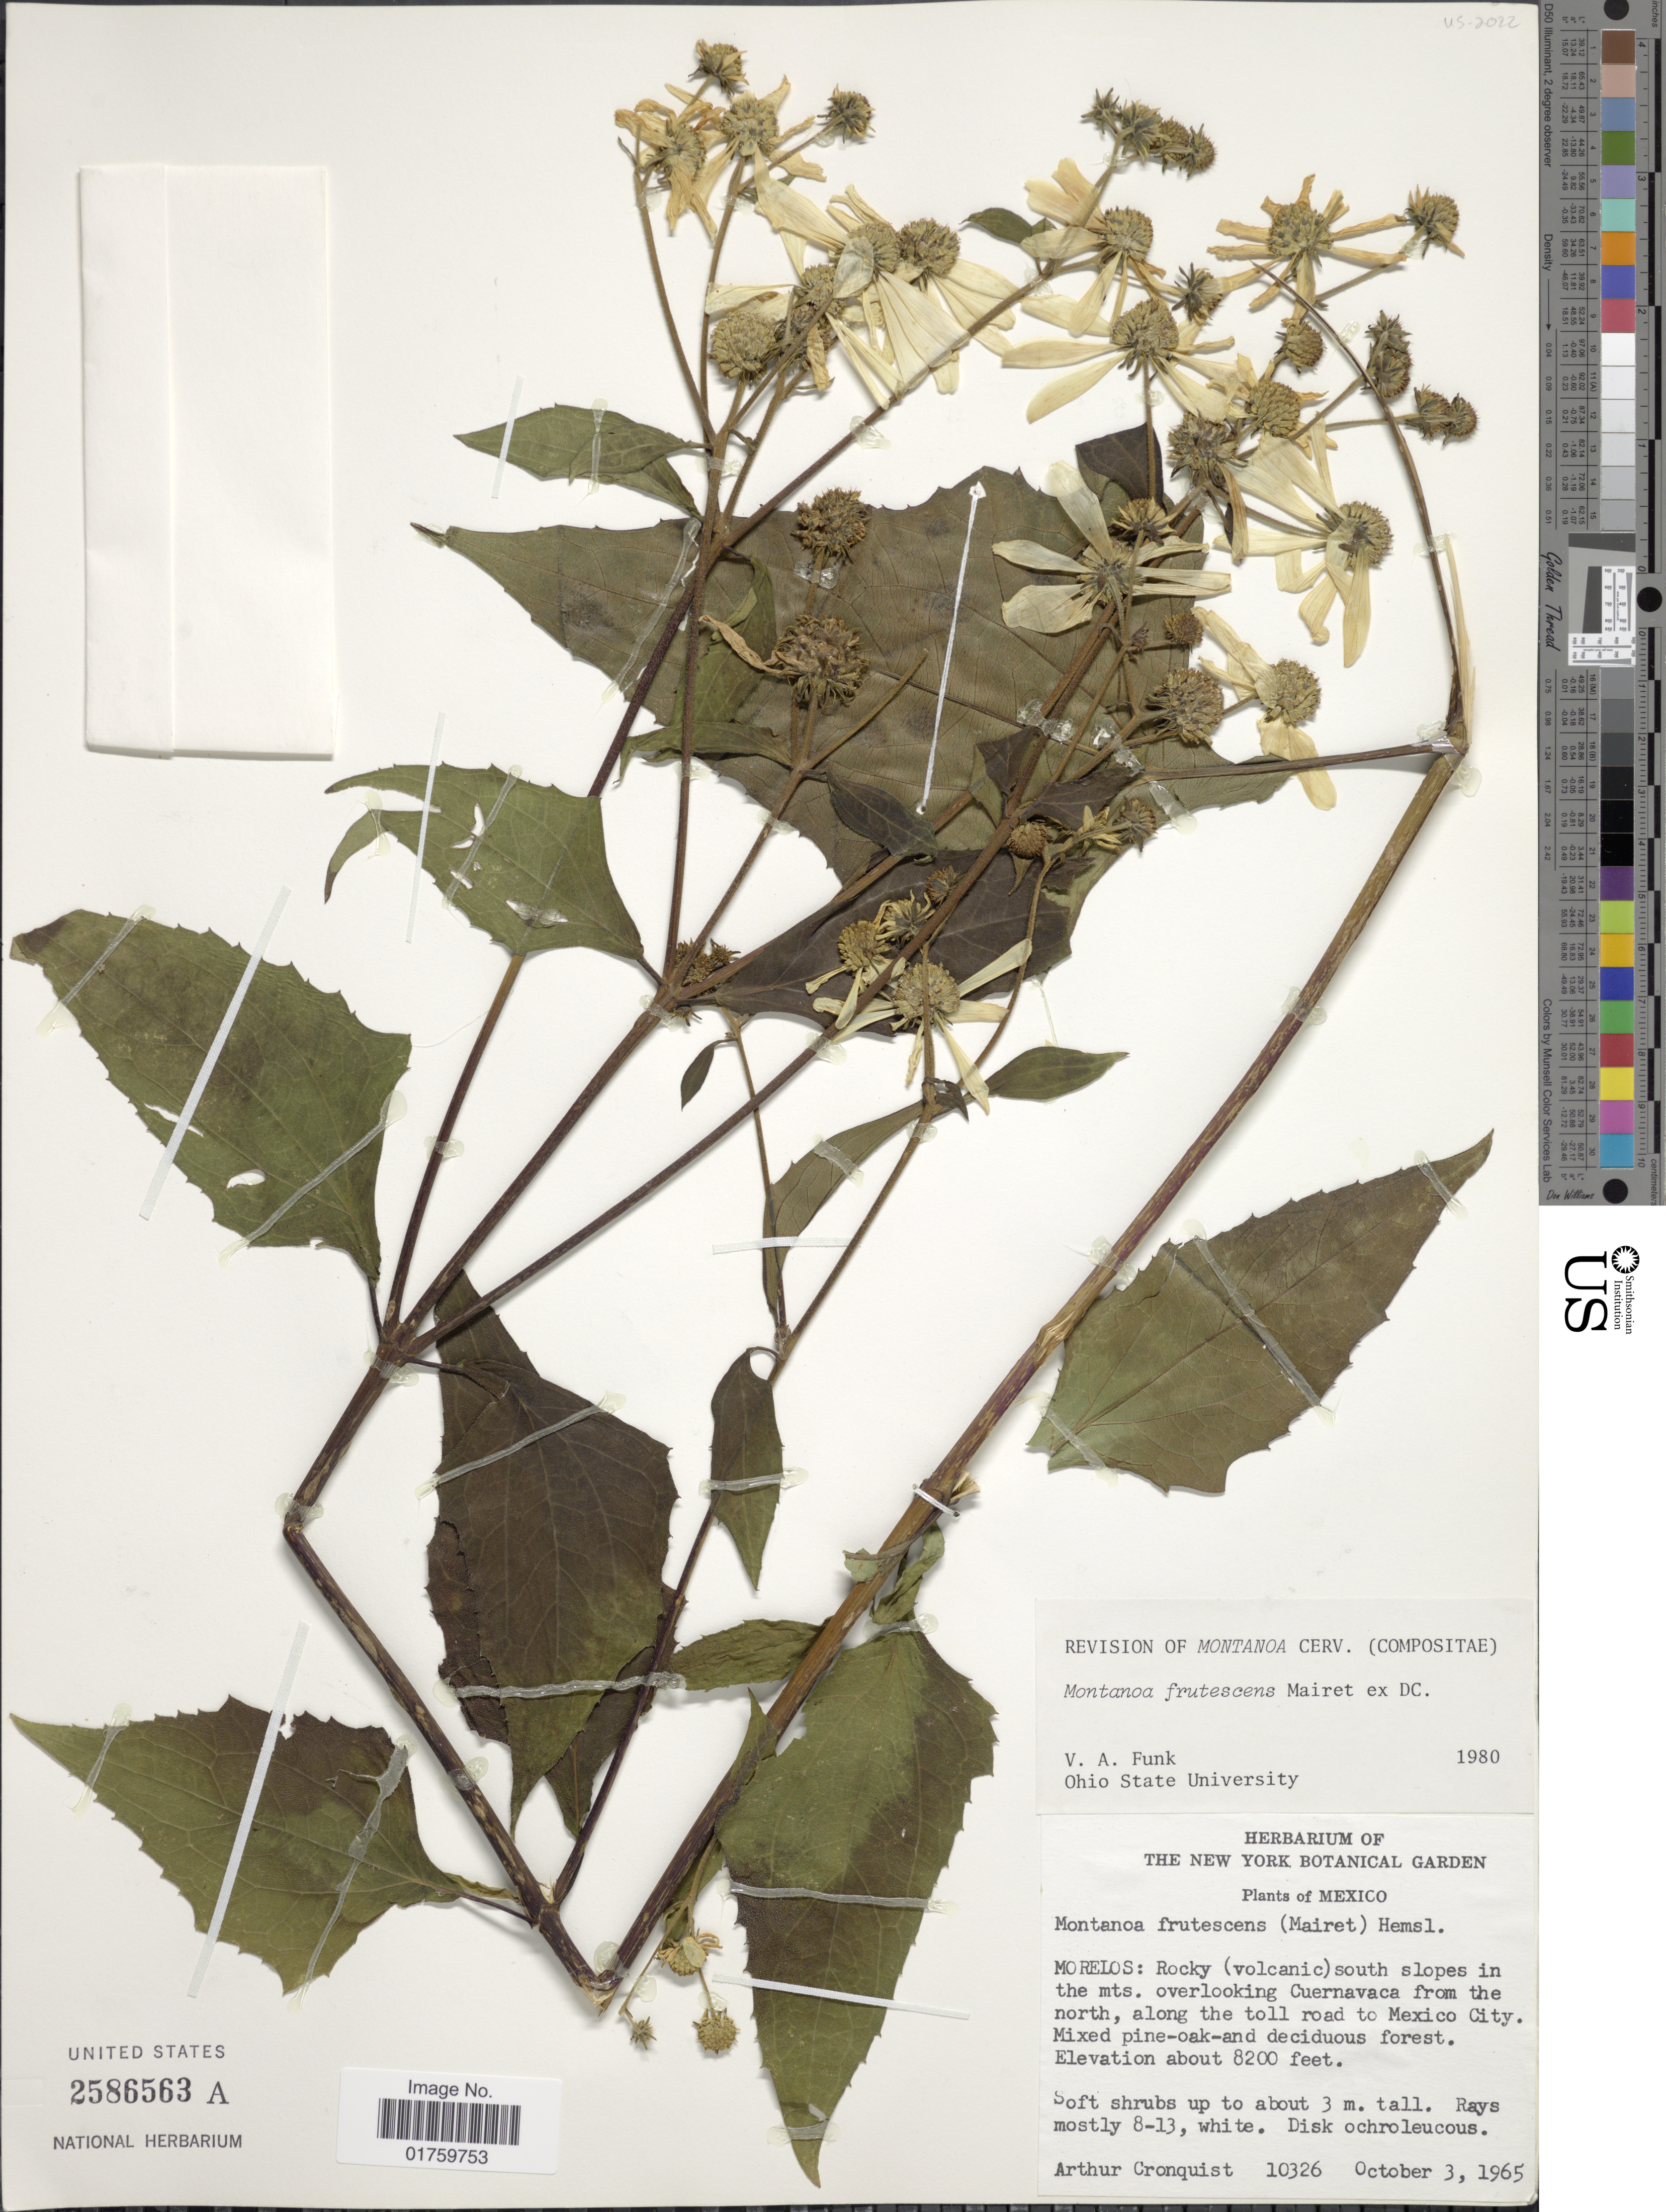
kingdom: Plantae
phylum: Tracheophyta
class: Magnoliopsida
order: Asterales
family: Asteraceae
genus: Montanoa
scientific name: Montanoa frutescens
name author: Mairet ex DC.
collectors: A. J. Cronquist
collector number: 10326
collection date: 1965-10-03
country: Mexico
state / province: Morelos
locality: Rocky (volcanic) south slopes in the mts. overlooking Cuernavaca from the north, along the toll road to Mexico City.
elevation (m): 2499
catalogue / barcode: US 2586563A